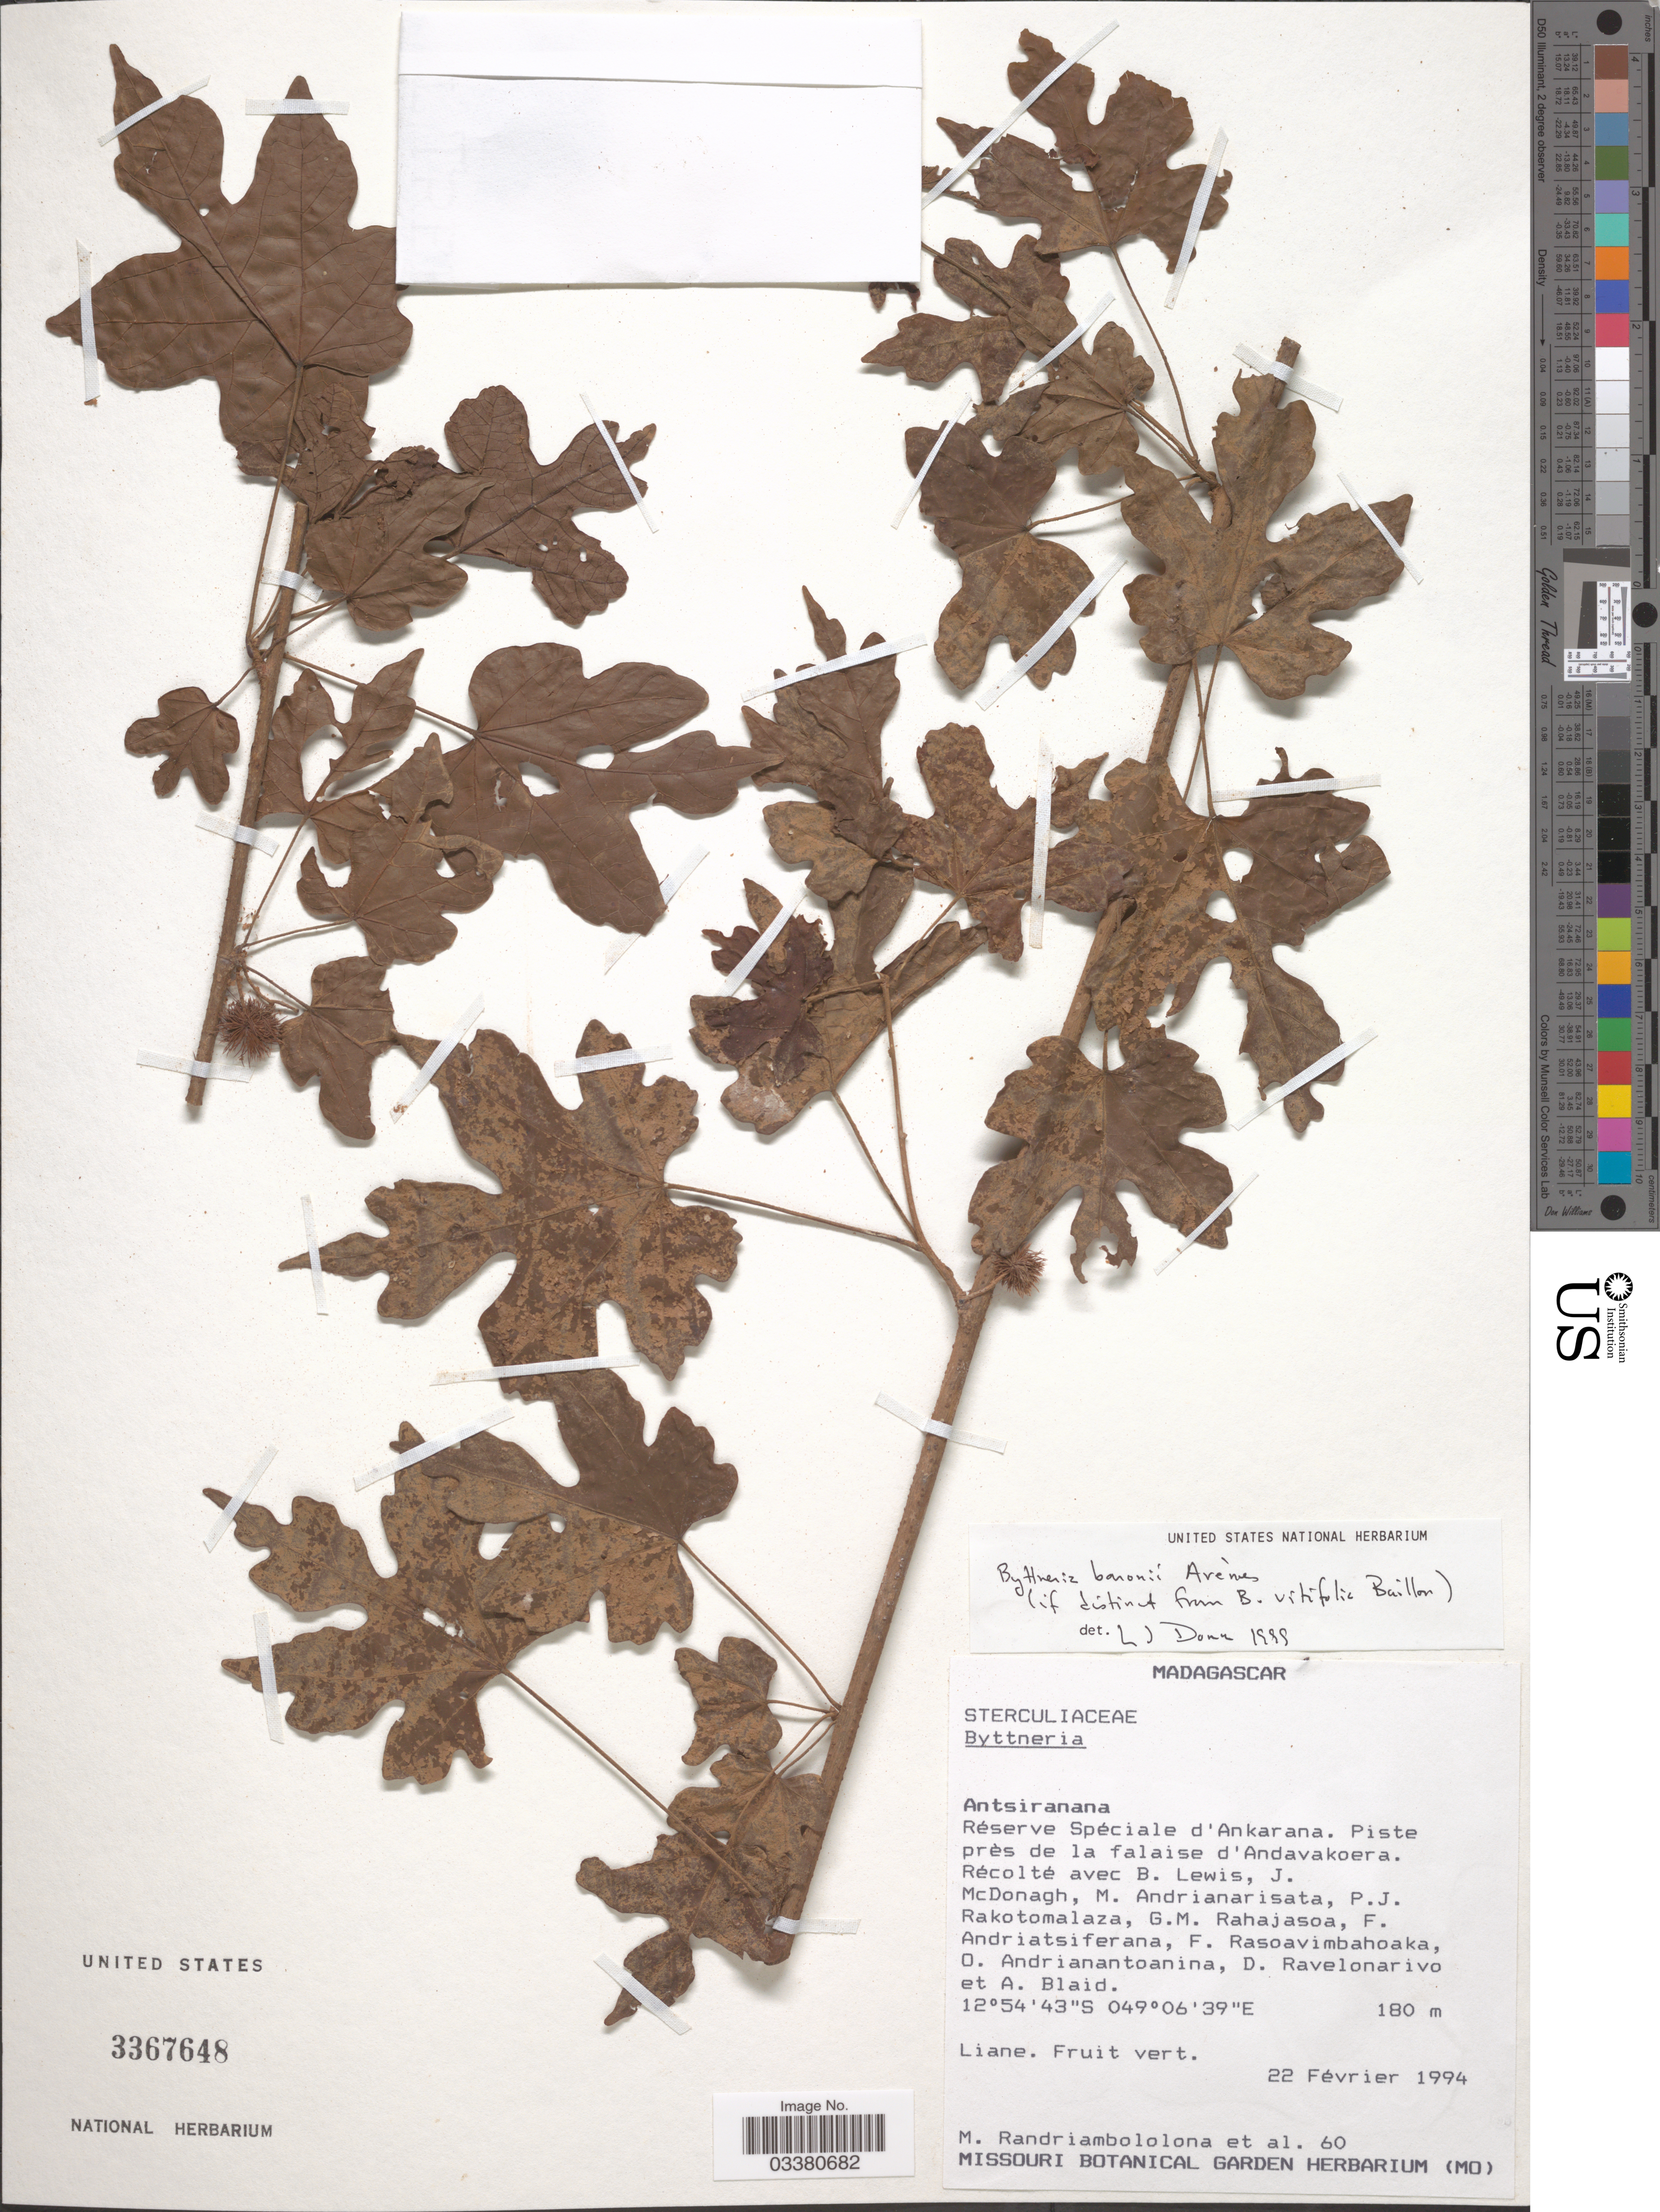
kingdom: Plantae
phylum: Tracheophyta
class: Magnoliopsida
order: Malvales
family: Malvaceae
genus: Byttneria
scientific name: Byttneria baronii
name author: Arènes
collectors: M. Randriambololona, B. Lewis, J. McDonagh, M. Andrianarisata & et al.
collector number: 60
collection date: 1994-02-22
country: Madagascar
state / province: Diana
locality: Réserve Spéciale d'Ankarana. Piste près de la falaise d'Andavakoera.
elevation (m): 180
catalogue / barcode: US 3367648